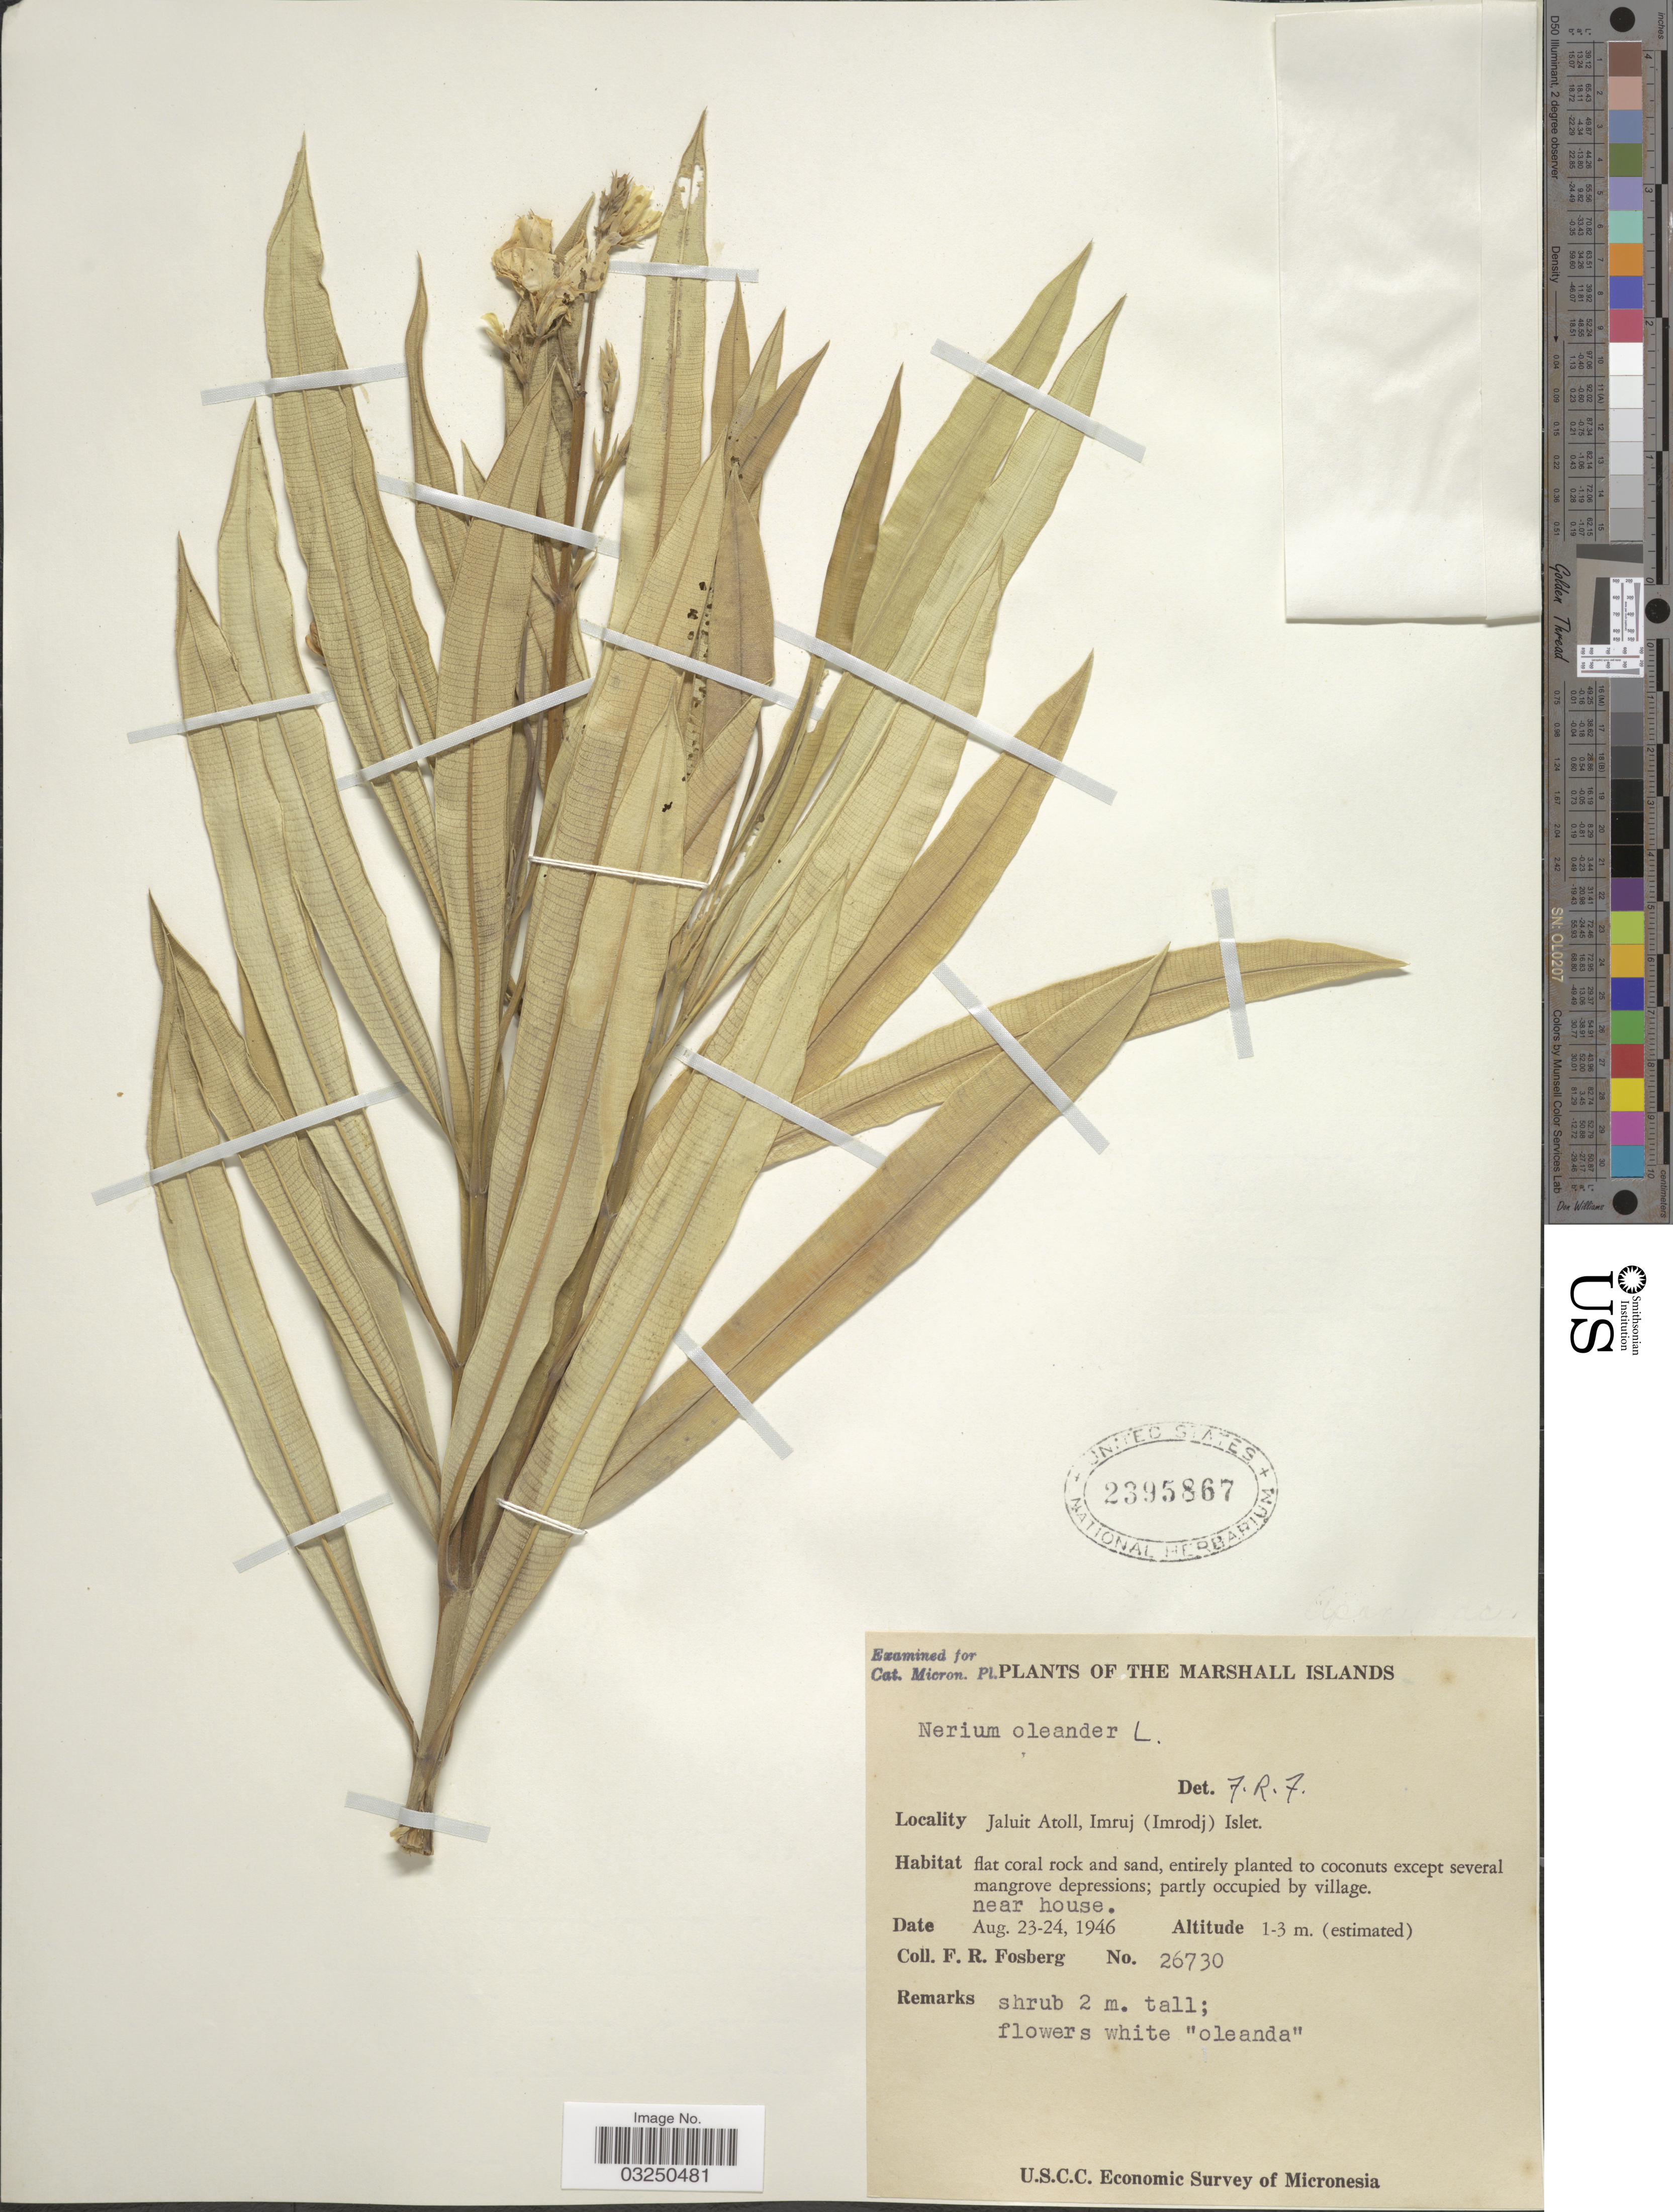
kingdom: Plantae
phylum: Tracheophyta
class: Magnoliopsida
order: Gentianales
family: Apocynaceae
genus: Nerium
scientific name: Nerium oleander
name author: L.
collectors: F. R. Fosberg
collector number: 26730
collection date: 1946-08-23/1946-08-24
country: Marshall Islands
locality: Jaluit Atoll, Imruj (Imrodj) Islet.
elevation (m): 1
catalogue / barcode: US 2395867